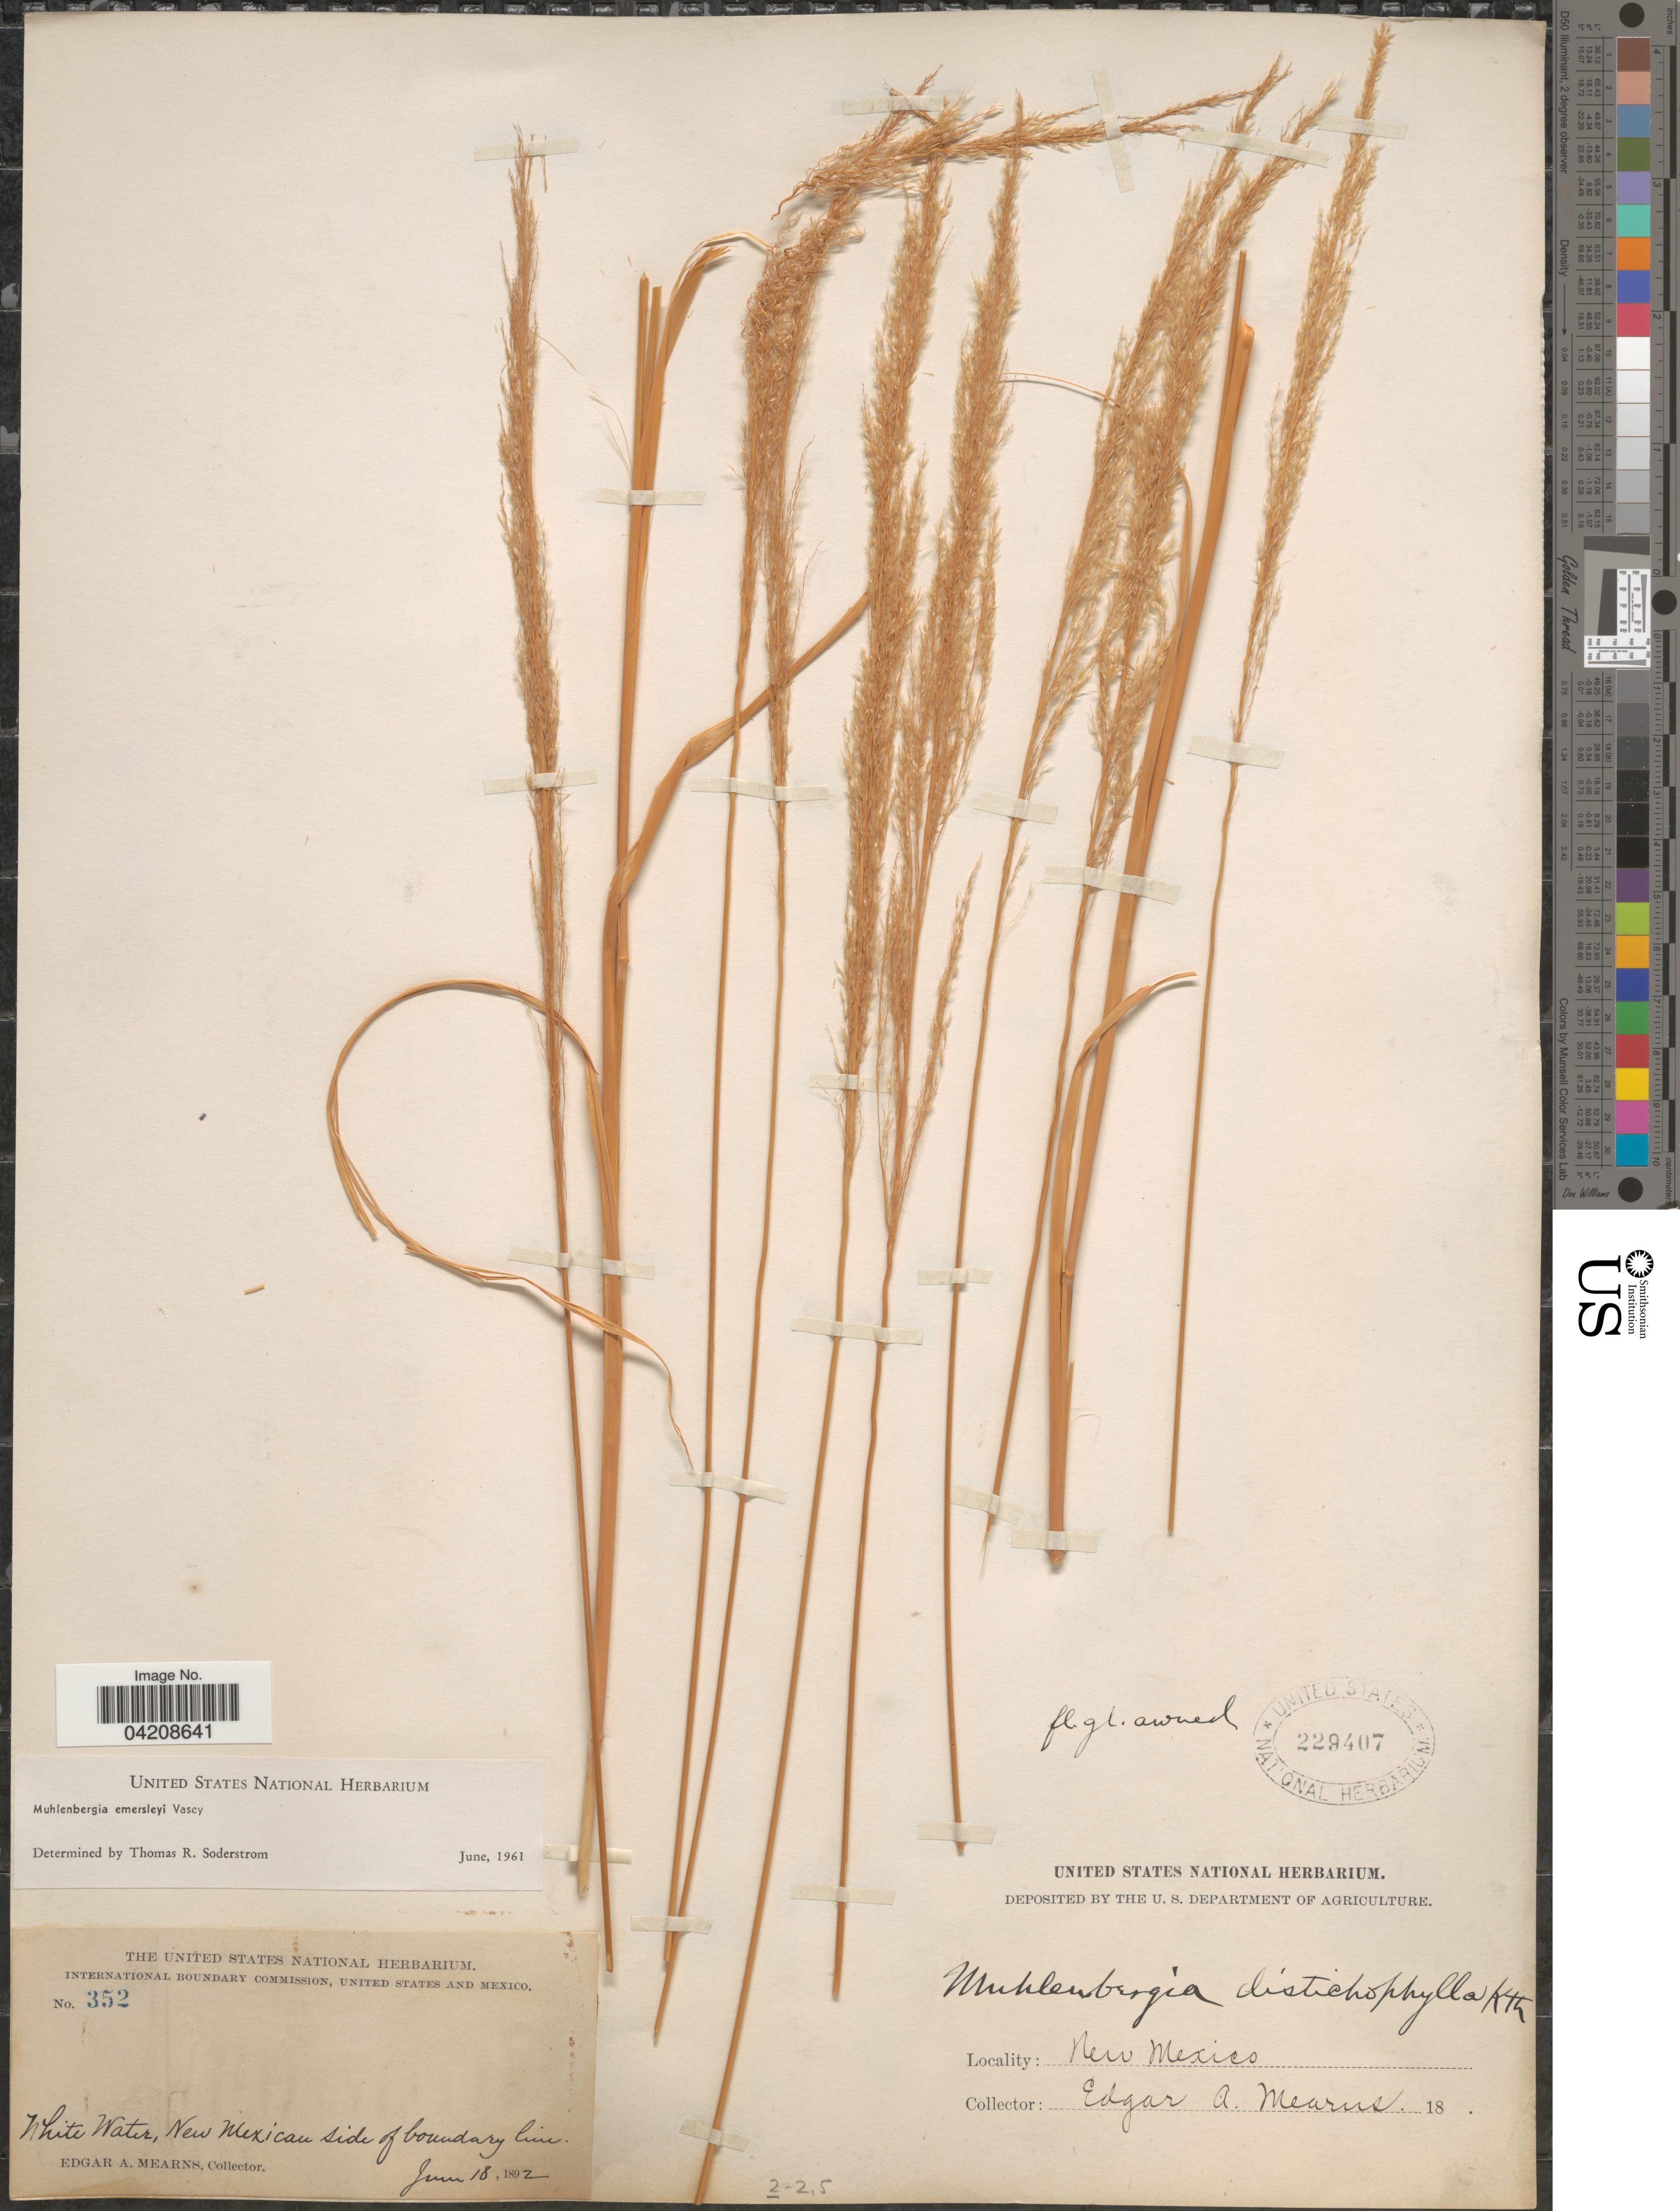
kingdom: Plantae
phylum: Tracheophyta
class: Liliopsida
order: Poales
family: Poaceae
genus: Muhlenbergia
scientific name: Muhlenbergia emersleyi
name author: Vasey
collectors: E. A. Mearns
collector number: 352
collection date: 1892-06-18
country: United States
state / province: New Mexico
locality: White Water, New Mexican side of boundary line.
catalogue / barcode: US 229407